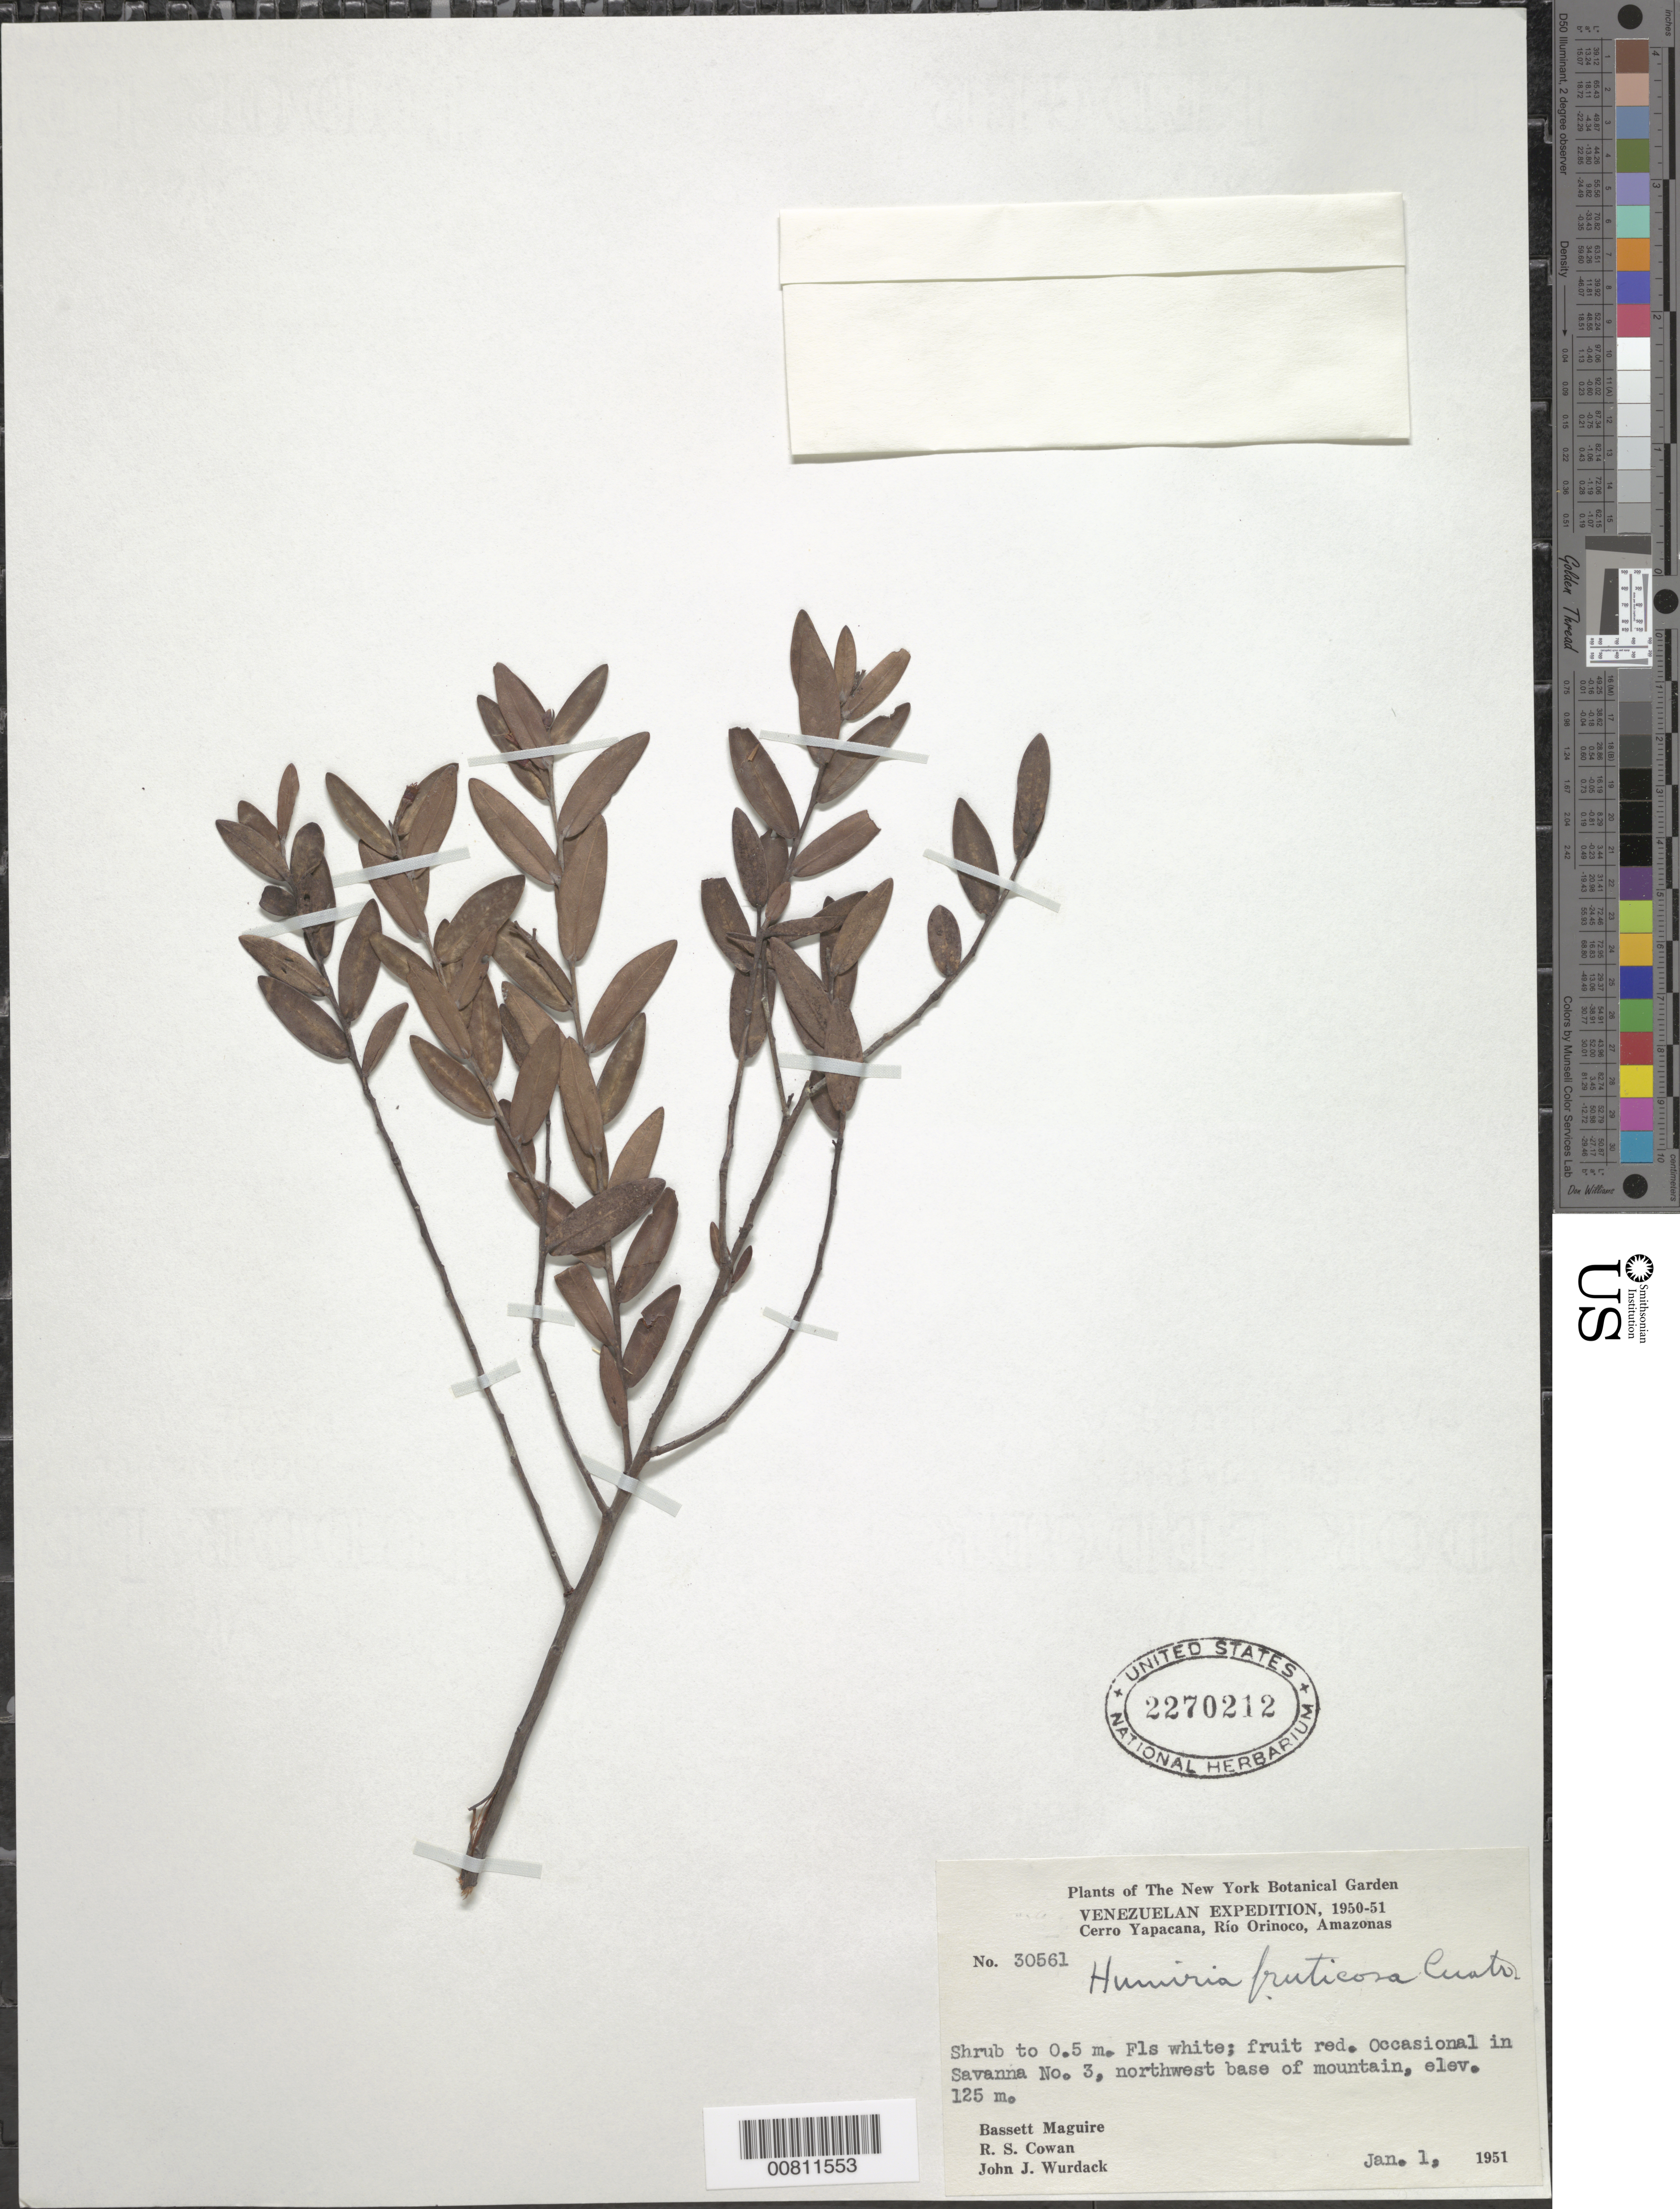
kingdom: Plantae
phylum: Tracheophyta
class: Magnoliopsida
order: Malpighiales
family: Humiriaceae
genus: Humiria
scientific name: Humiria fruticosa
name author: Cuatrec.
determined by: Cuatrecasas, J.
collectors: B. Maguire, R. S. Cowan & J. J. Wurdack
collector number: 30561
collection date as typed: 1-Jan-51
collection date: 1951-01-01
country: Venezuela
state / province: Amazonas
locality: Cerro Yapacána, Río Orinoco; savanna No. 3, NW base of mountain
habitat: Savanna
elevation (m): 125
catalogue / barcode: US 2270212